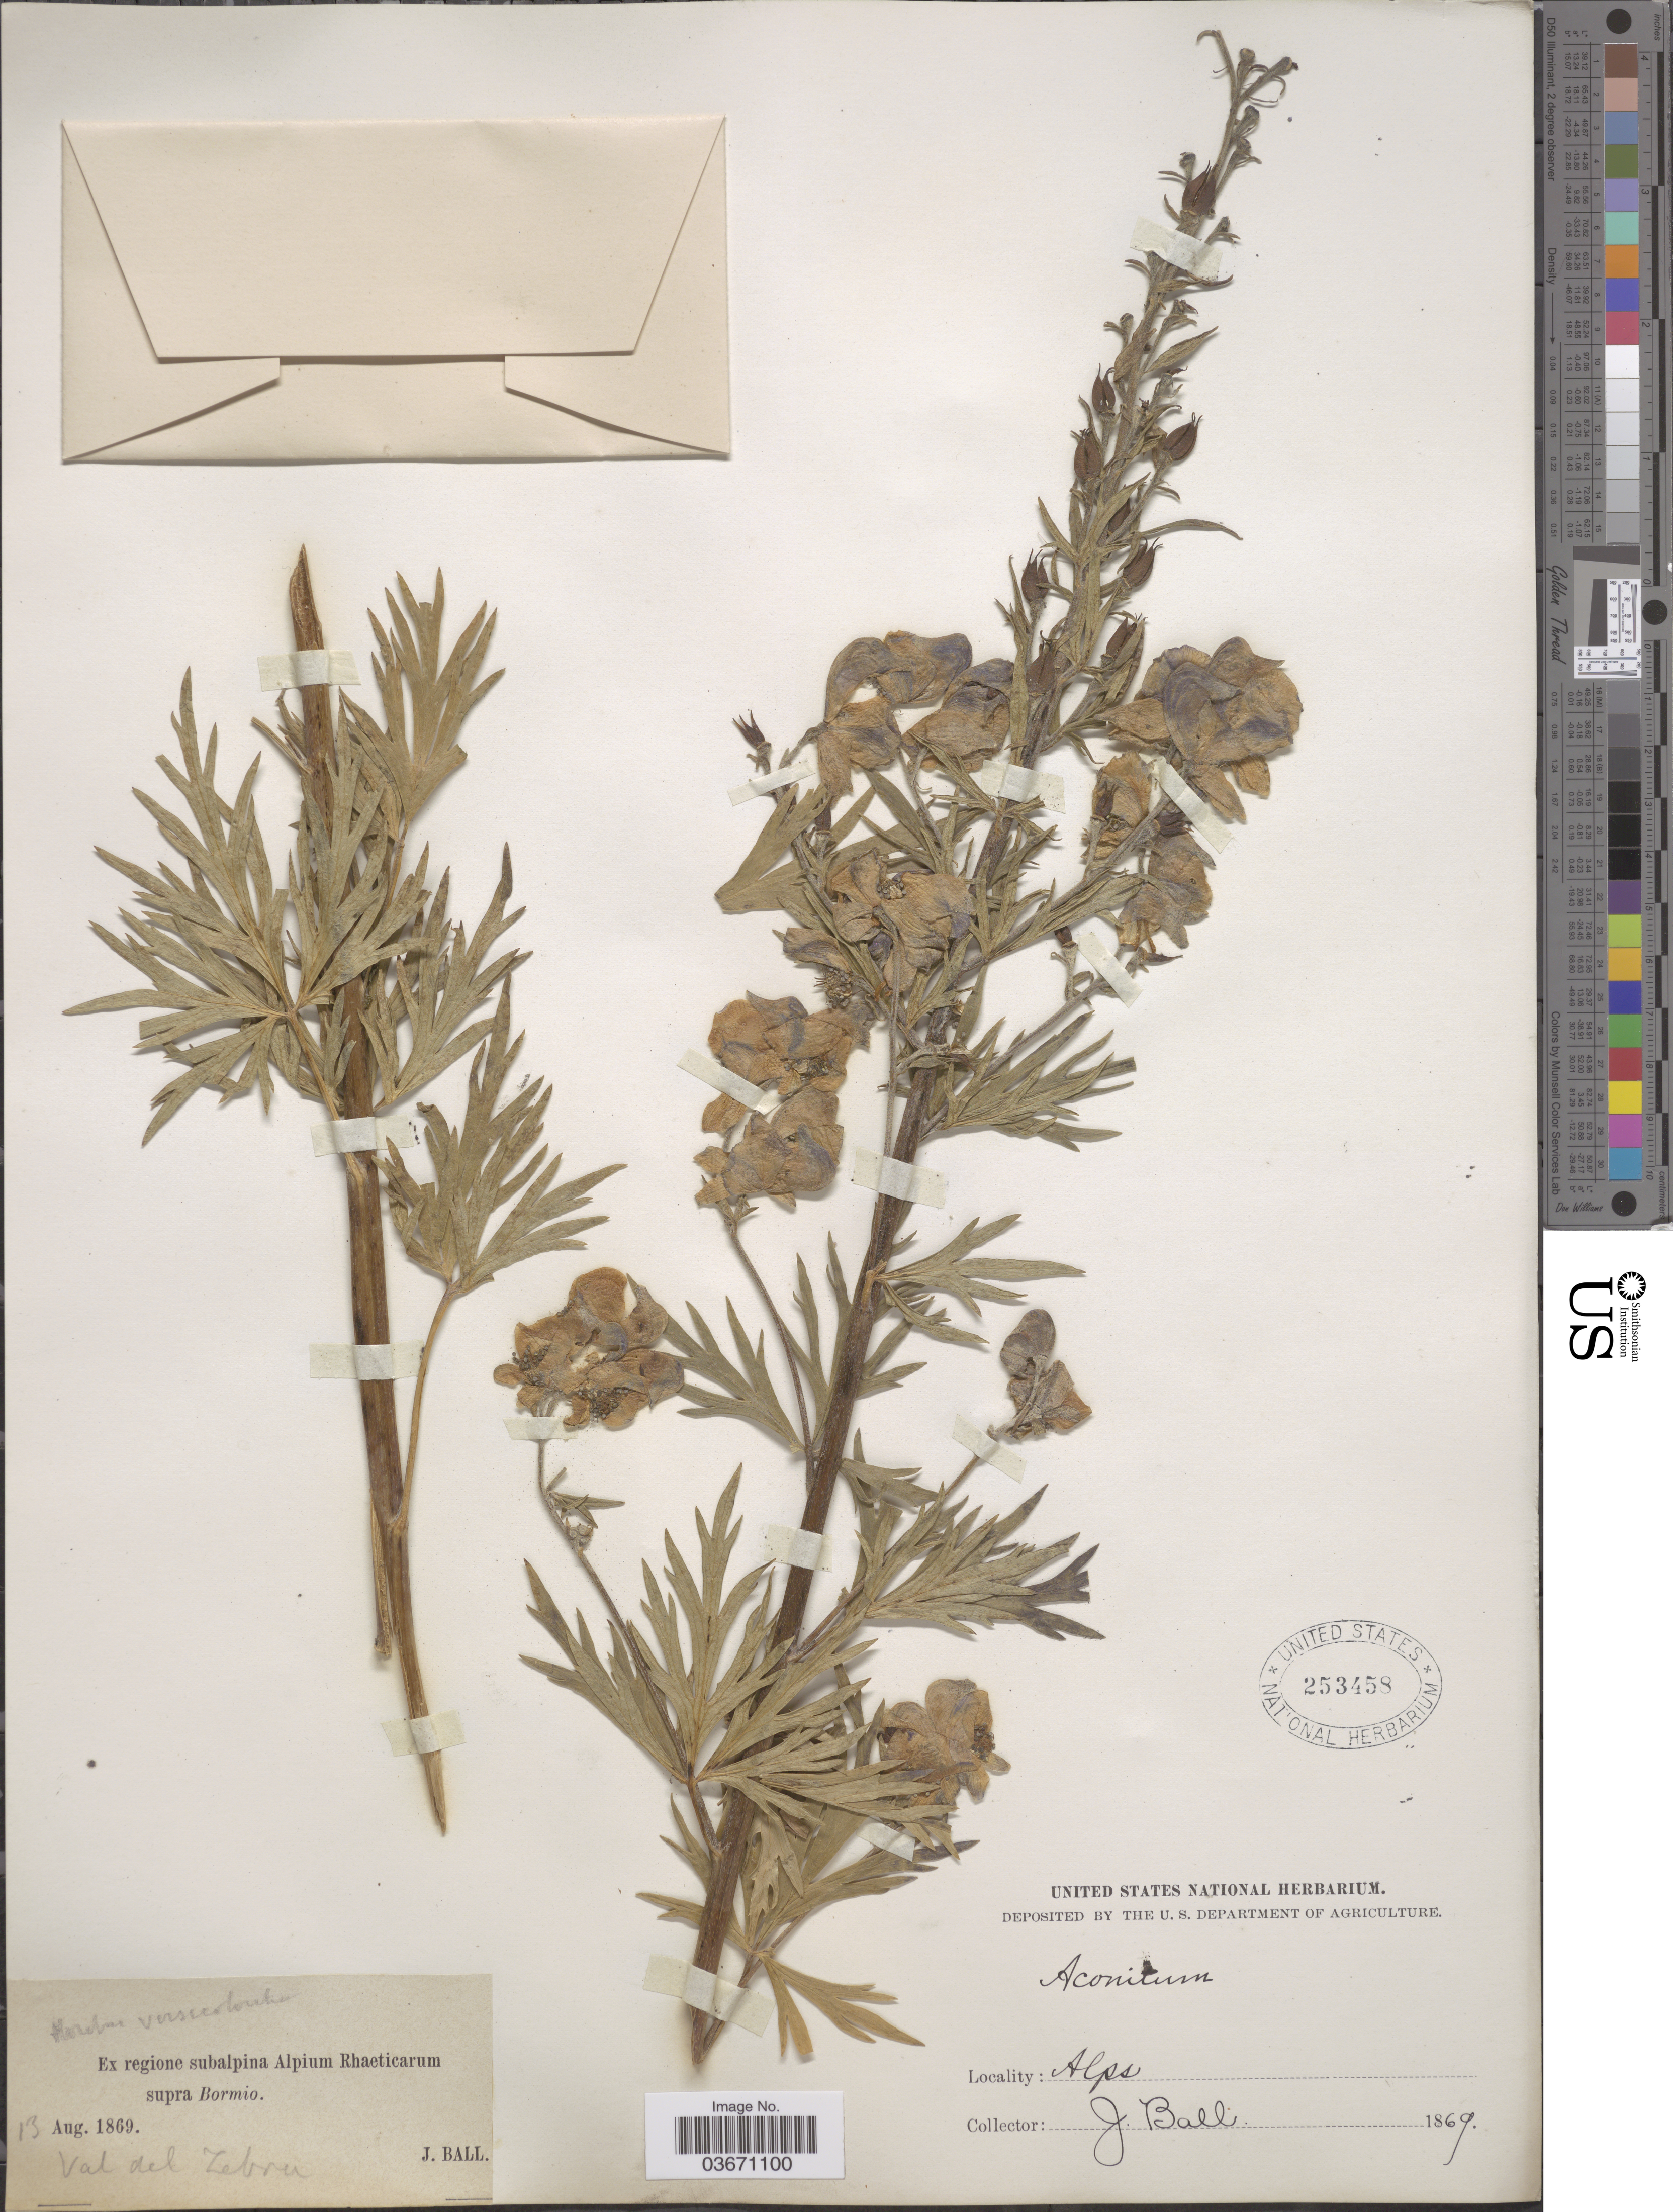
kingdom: Plantae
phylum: Tracheophyta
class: Magnoliopsida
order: Ranunculales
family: Ranunculaceae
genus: Aconitum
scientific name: Aconitum sp.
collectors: J. Ball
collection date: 1869-08-13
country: Italy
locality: Ex regione subalpina Alpium Rhæticarum supra Bormio. Alps. Val del Zebra.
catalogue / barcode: US 253458